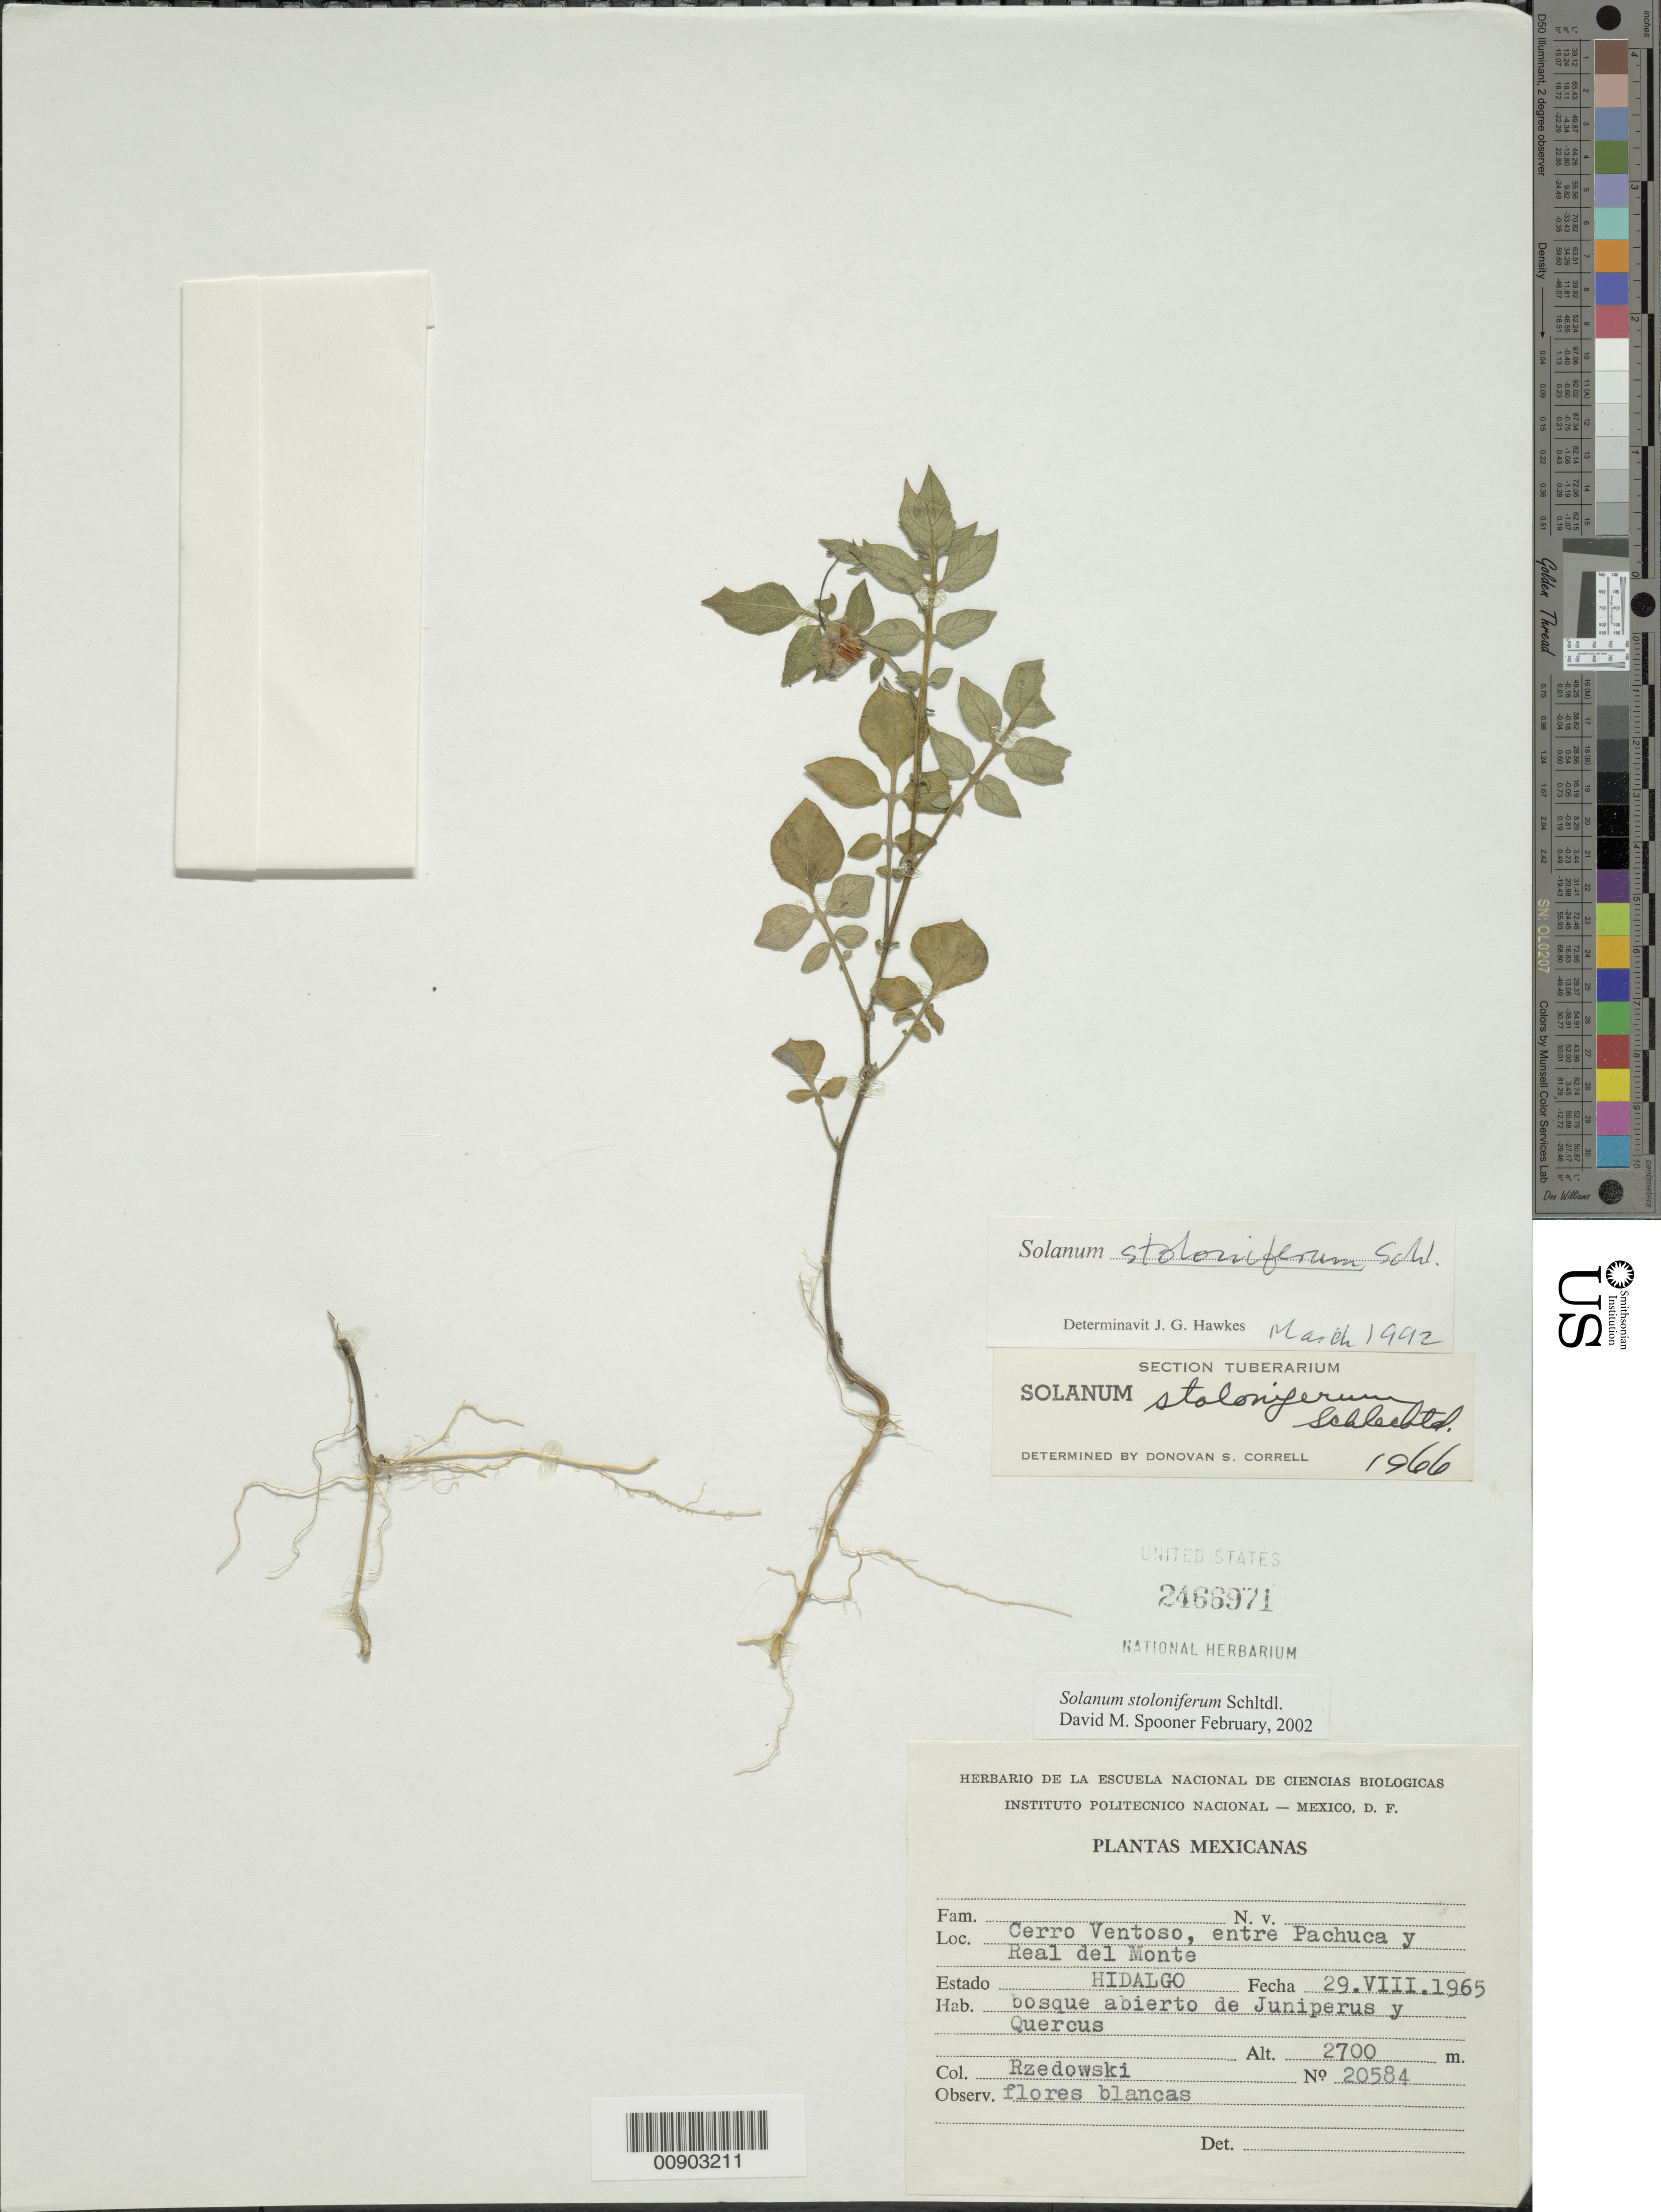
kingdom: Plantae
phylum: Tracheophyta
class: Magnoliopsida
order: Solanales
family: Solanaceae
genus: Solanum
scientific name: Solanum stoloniferum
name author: Schltdl.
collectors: J. Rzedowski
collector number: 20584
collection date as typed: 29 Aug 1965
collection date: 1965-08-29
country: Mexico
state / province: Hidalgo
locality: Cerro Ventoso, entre Pachuca y Real del Monte, Hidalgo.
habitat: Bosque abierto de Juniperus y Quercus.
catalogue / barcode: US 2466971